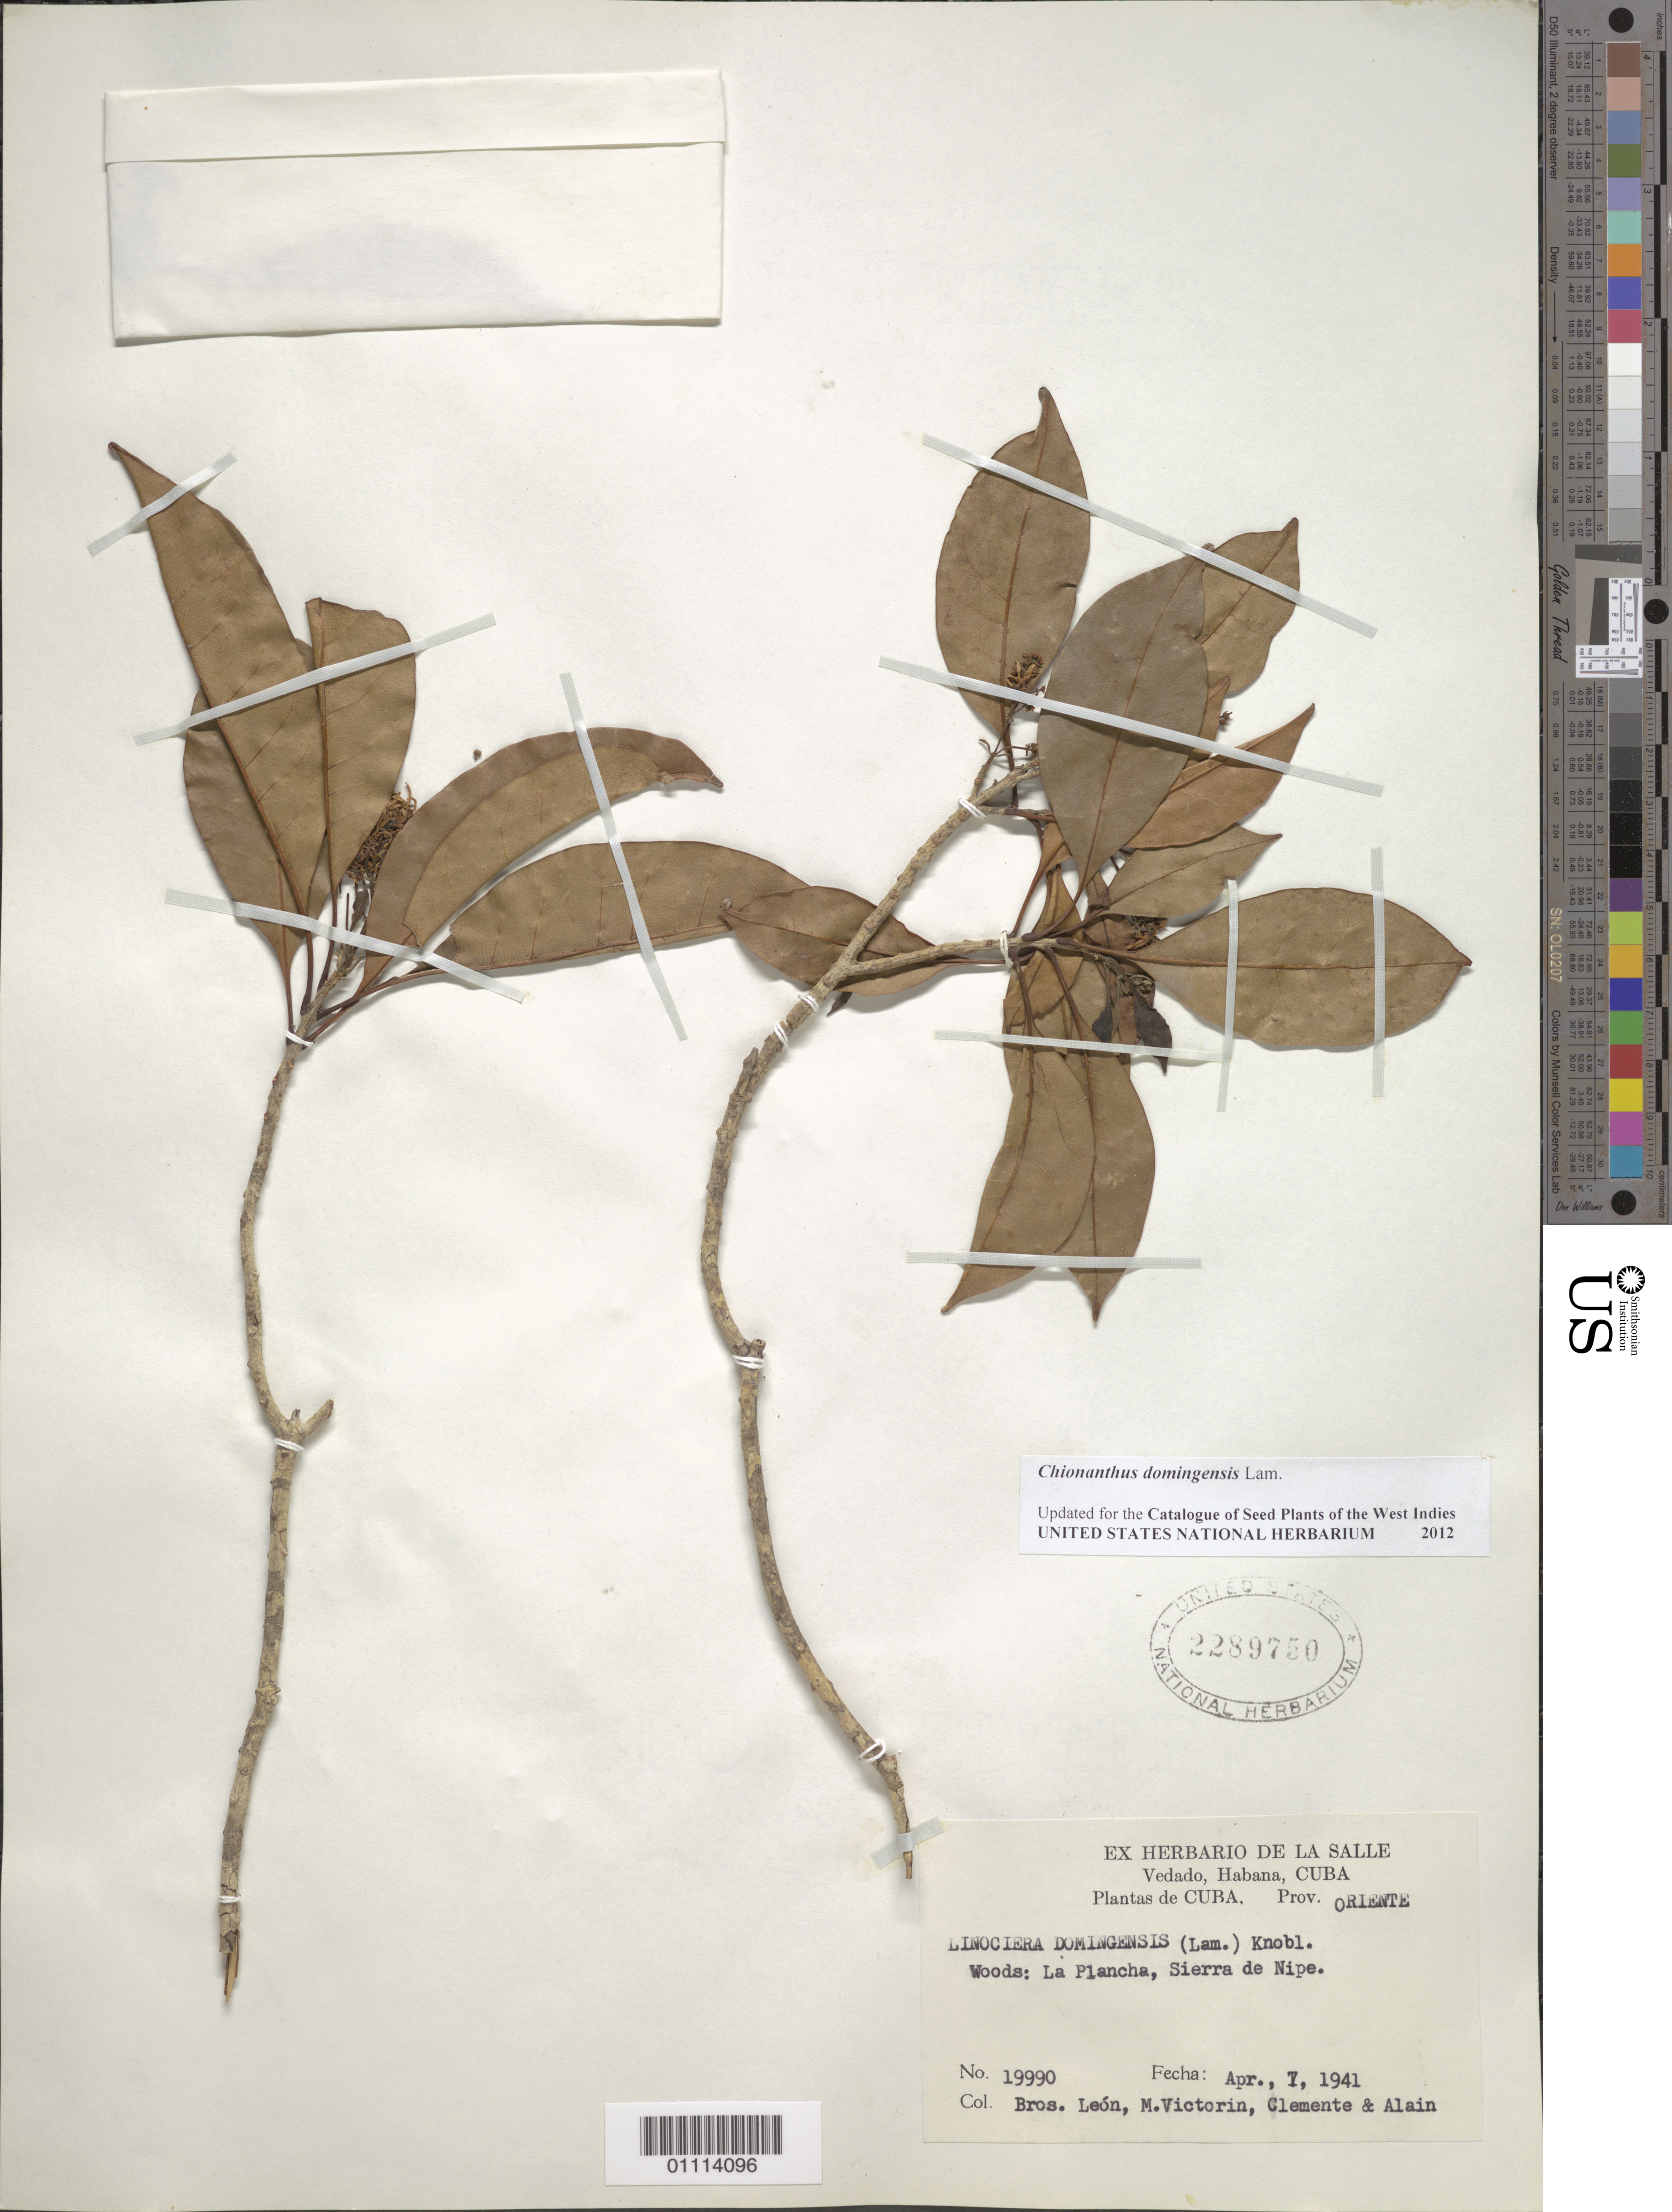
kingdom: Plantae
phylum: Tracheophyta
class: Magnoliopsida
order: Lamiales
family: Oleaceae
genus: Linociera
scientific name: Linociera domingensis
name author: (Lam.) Knobl.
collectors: Bro. León, F. Victorin, B. Clement & A. H. Liogier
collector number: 19990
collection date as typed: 07 Apr 1941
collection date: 1941-04-07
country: Cuba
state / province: Holguín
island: Cuba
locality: Woods: La Plancha, Sierra de Nipe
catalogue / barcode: US 2289750